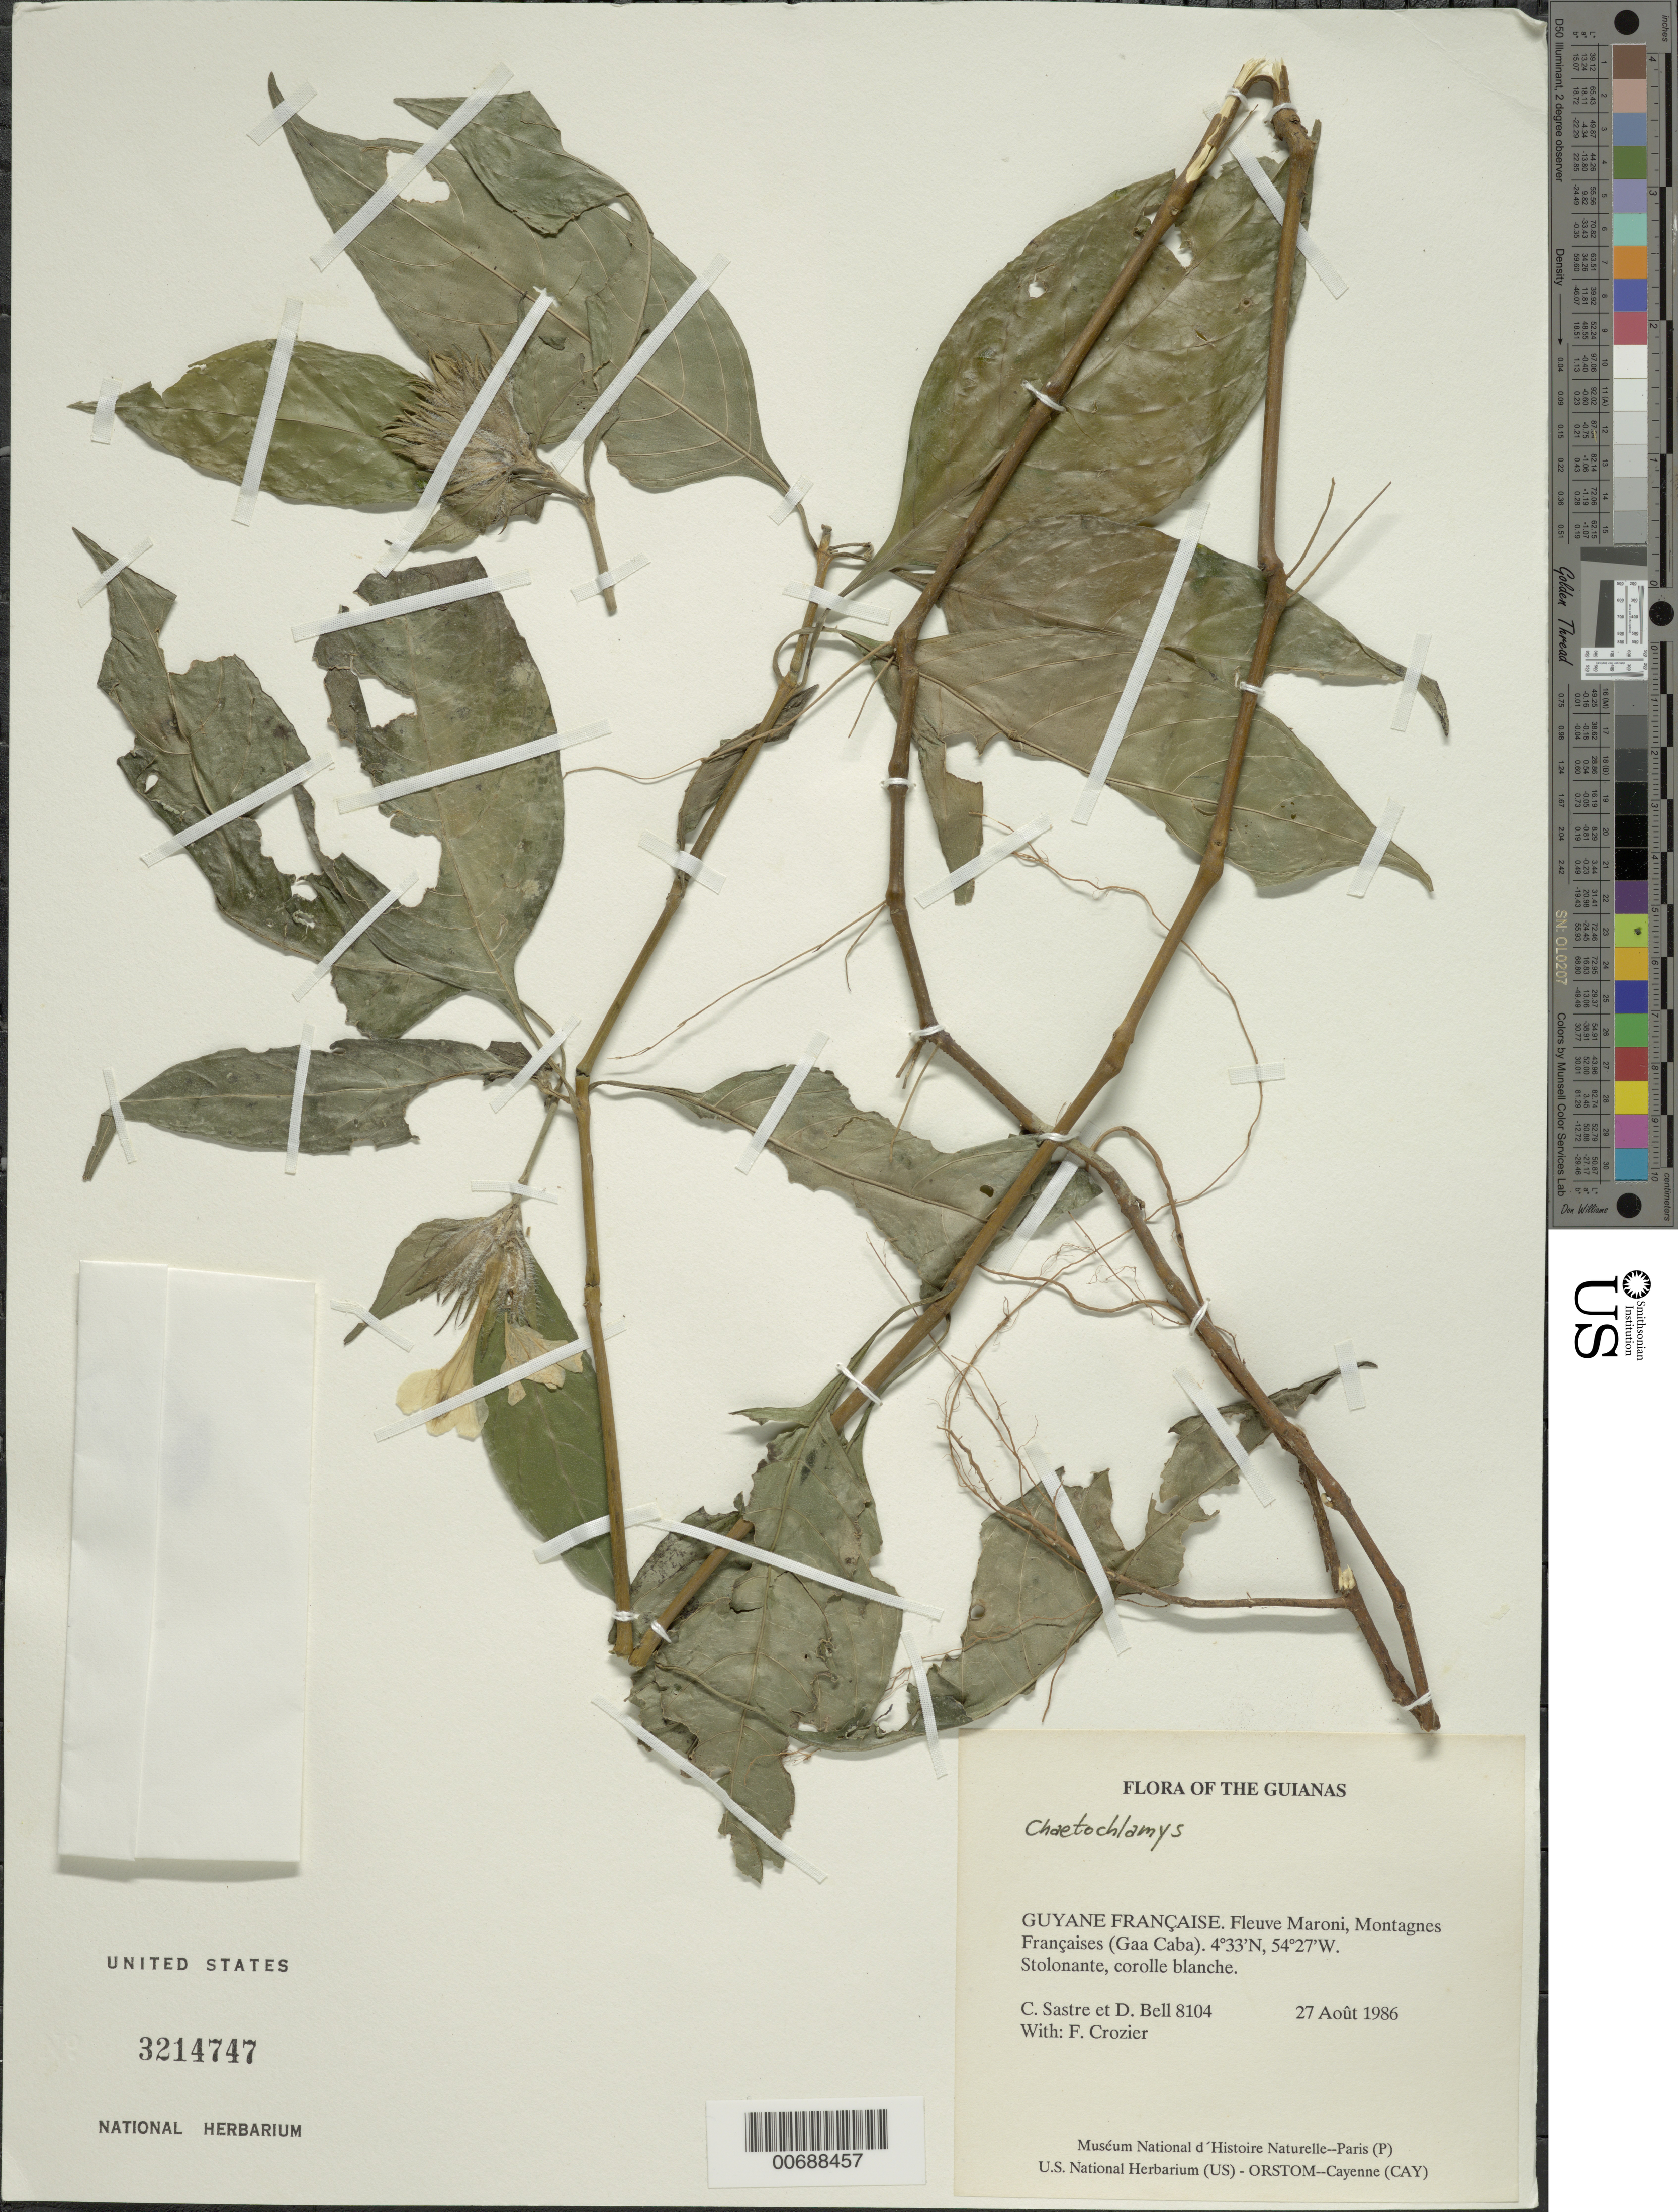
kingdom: Plantae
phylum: Tracheophyta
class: Magnoliopsida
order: Lamiales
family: Acanthaceae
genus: Chaetochlamys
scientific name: Chaetochlamys ciliata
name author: Lindau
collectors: C. H. L. Sastre, D. A. Bell & F. Crozier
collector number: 8104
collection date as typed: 27 August 1986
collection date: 1986-08-27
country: French Guiana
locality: Fleuve Maroni, Montagnes Françaises (Gaa Caba)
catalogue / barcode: US 3214747